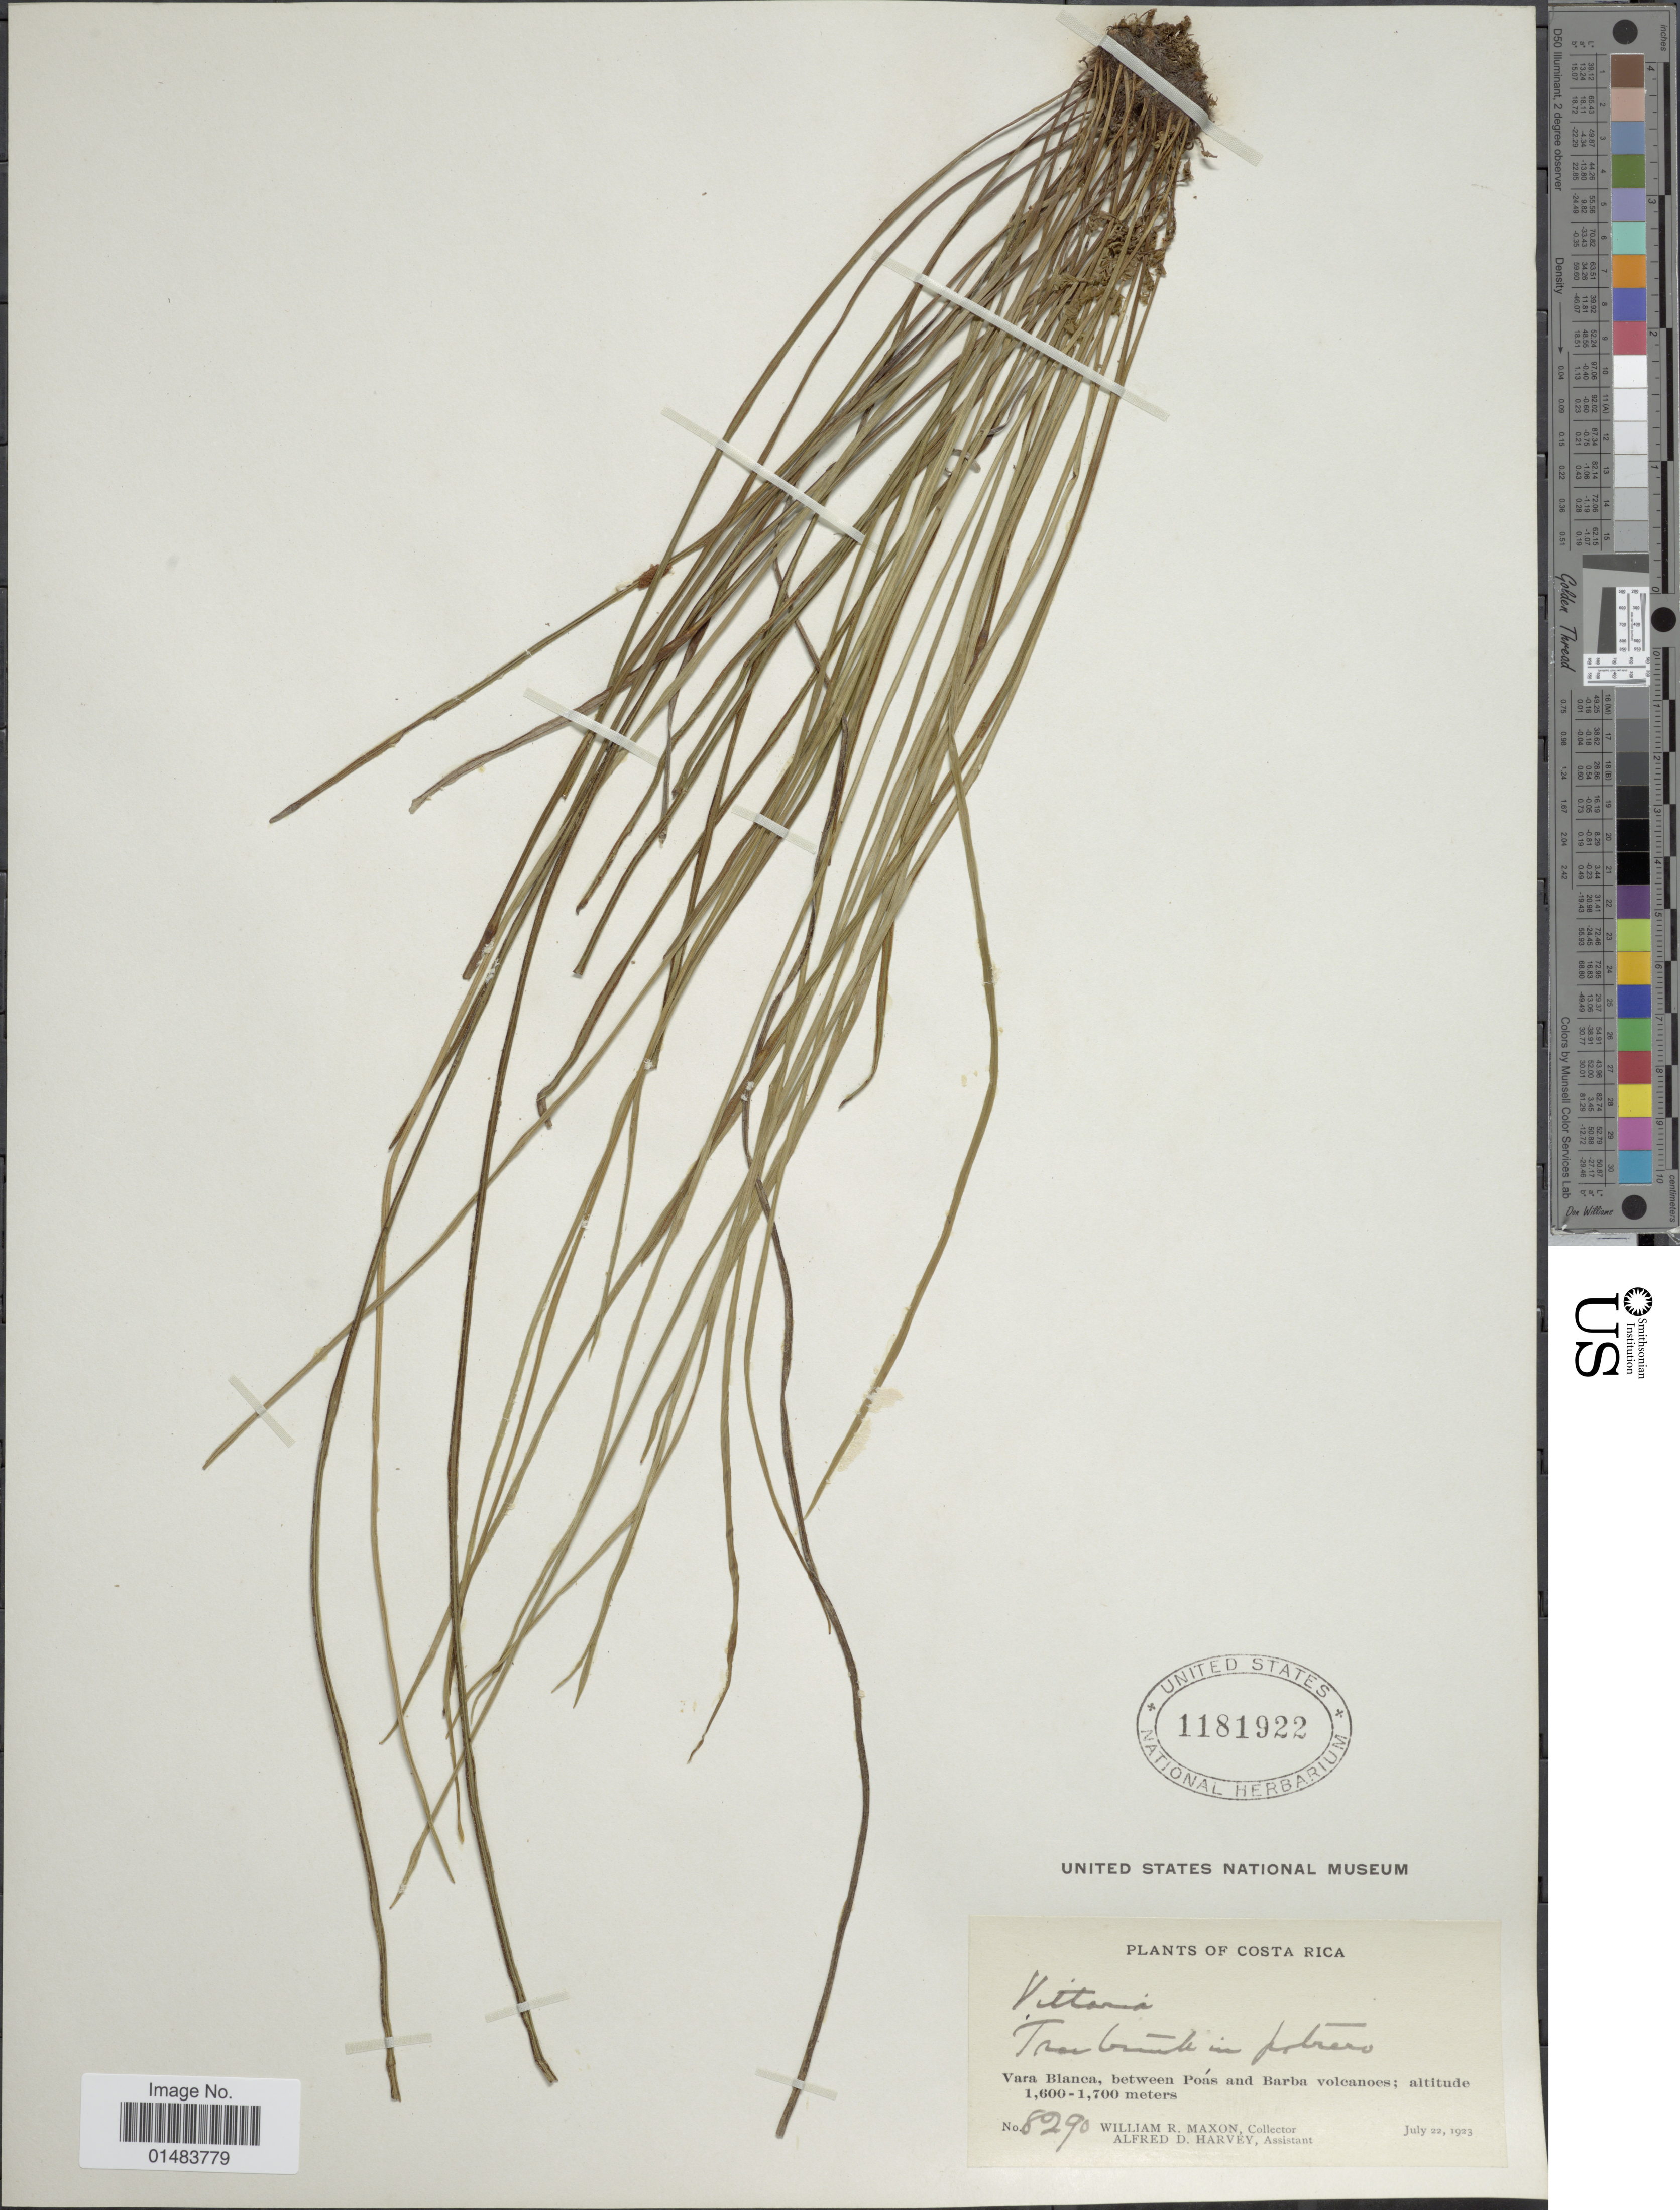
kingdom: Plantae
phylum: Tracheophyta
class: Polypodiopsida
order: Polypodiales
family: Pteridaceae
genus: Vittaria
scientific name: Vittaria lineata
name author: (L.) Sm.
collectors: W. R. Maxon & A. D. Harvey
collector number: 8290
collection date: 1923-07-22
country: Costa Rica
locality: Vara Blanca, between Poas and Barba volcanoes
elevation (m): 1600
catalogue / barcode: US 1181922